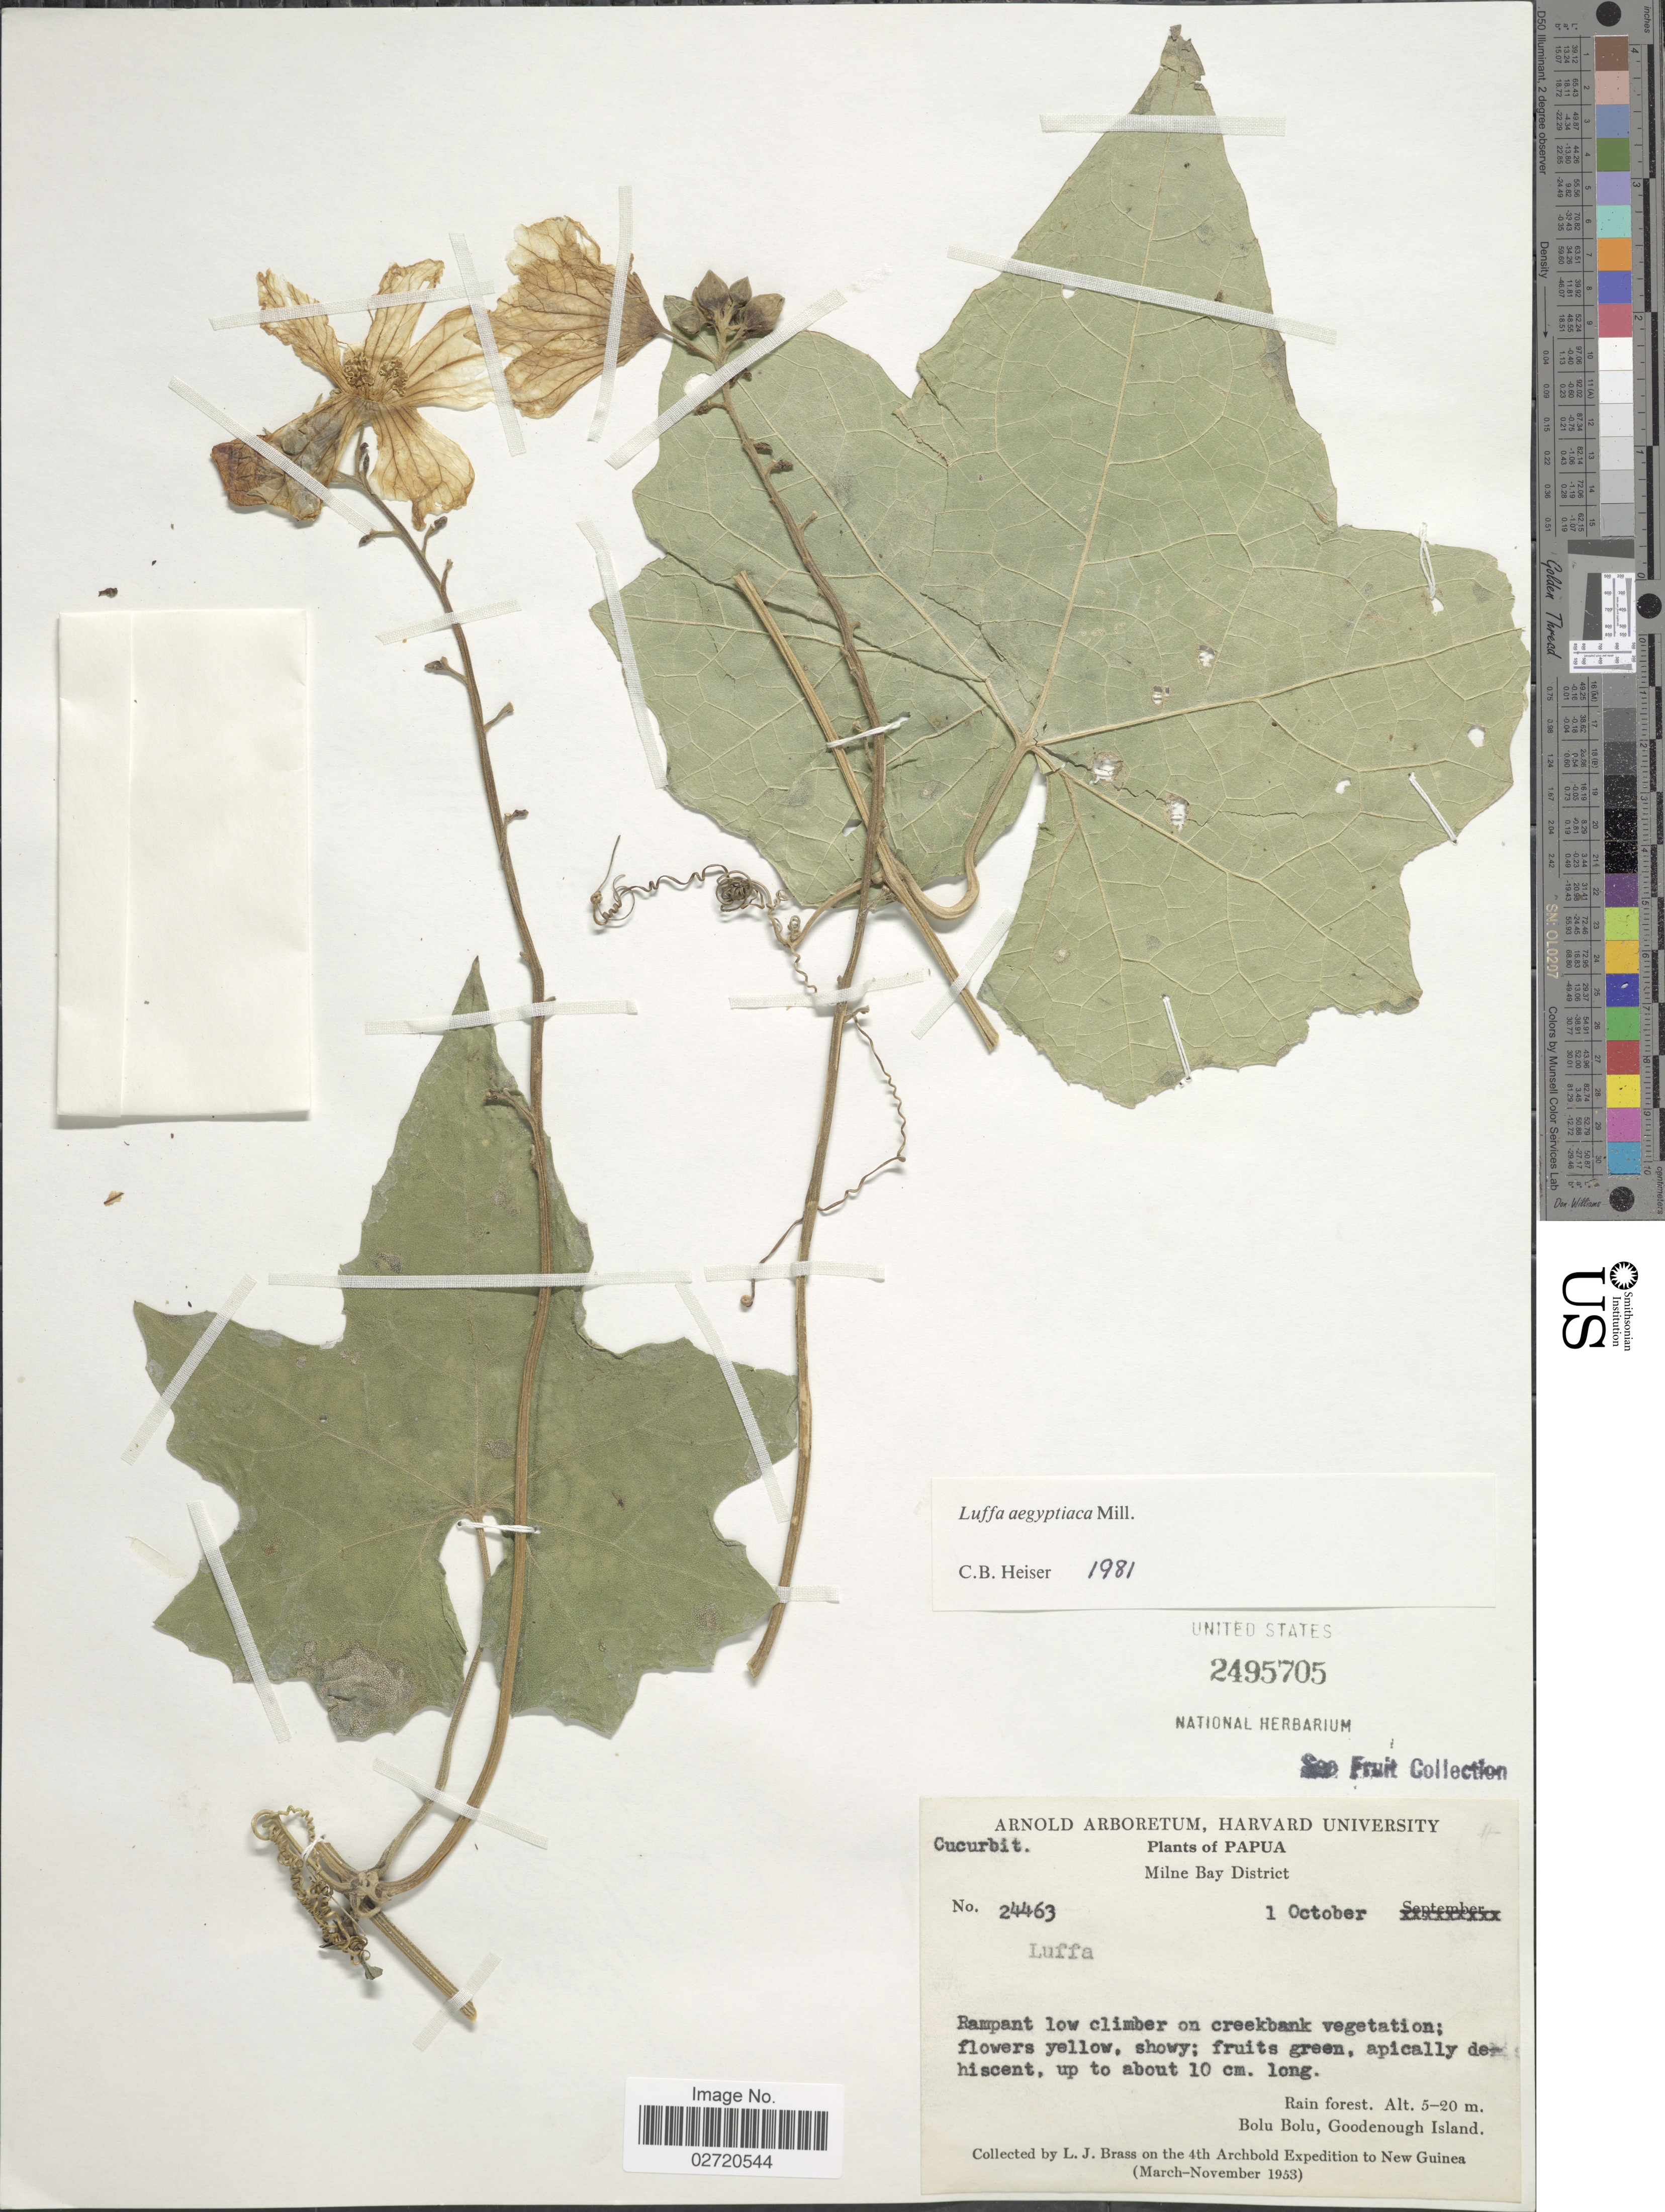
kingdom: Plantae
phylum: Tracheophyta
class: Magnoliopsida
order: Cucurbitales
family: Cucurbitaceae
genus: Luffa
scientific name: Luffa aegyptiaca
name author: Mill.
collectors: L. J. Brass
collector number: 24463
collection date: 1953-10-01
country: Papua New Guinea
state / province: Milne Bay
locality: Papua. Milne Bay District. Rain forest, Bolu Bolu, Goodenough Island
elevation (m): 5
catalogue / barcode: US 2495705